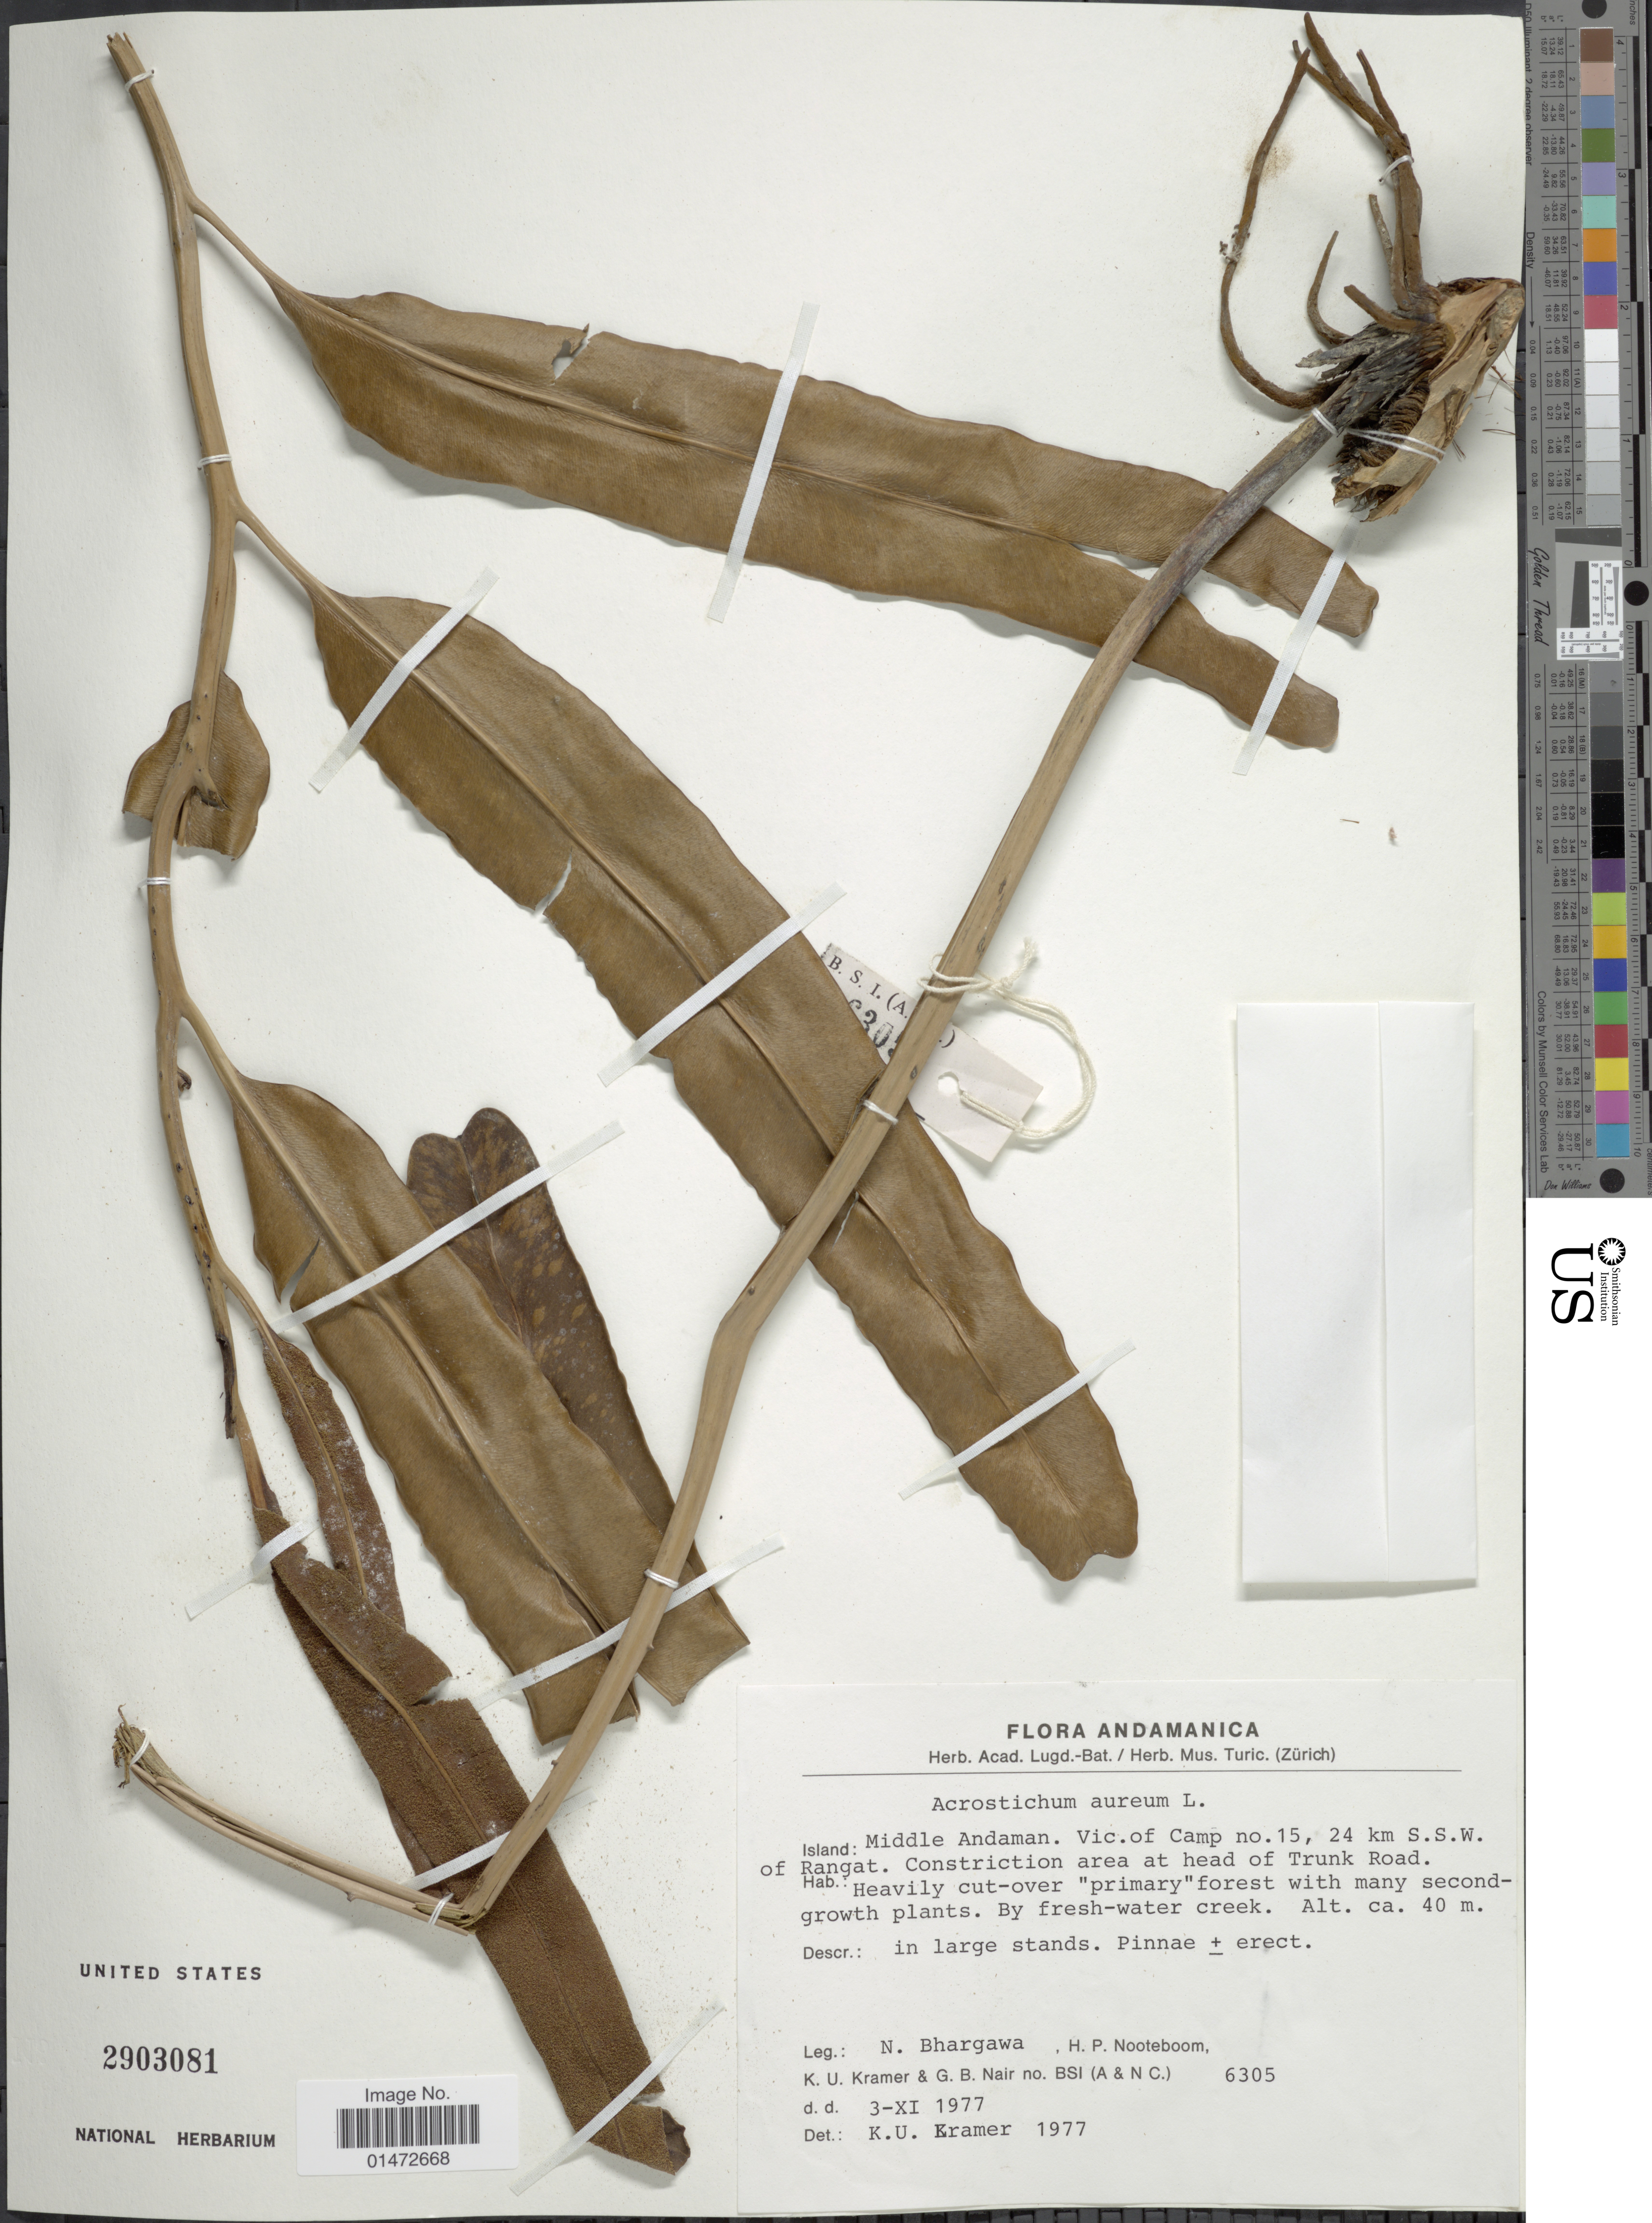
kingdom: Plantae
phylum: Tracheophyta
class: Polypodiopsida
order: Polypodiales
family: Pteridaceae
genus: Acrostichum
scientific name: Acrostichum aureum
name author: L.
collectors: N. Bhargawa, H. P. Nooteboom, K. U. Kramer & G. Nair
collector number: BSI(A & NC.)6305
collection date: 1977-11-03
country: India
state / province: Andaman and Nicobar Islands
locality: Andamanica. Island: Middle Andaman. Vic. of Camp no. 15, 24 km S.S.W. of Rangat. Construction area at head of Trunk Road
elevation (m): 40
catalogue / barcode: US 2903081